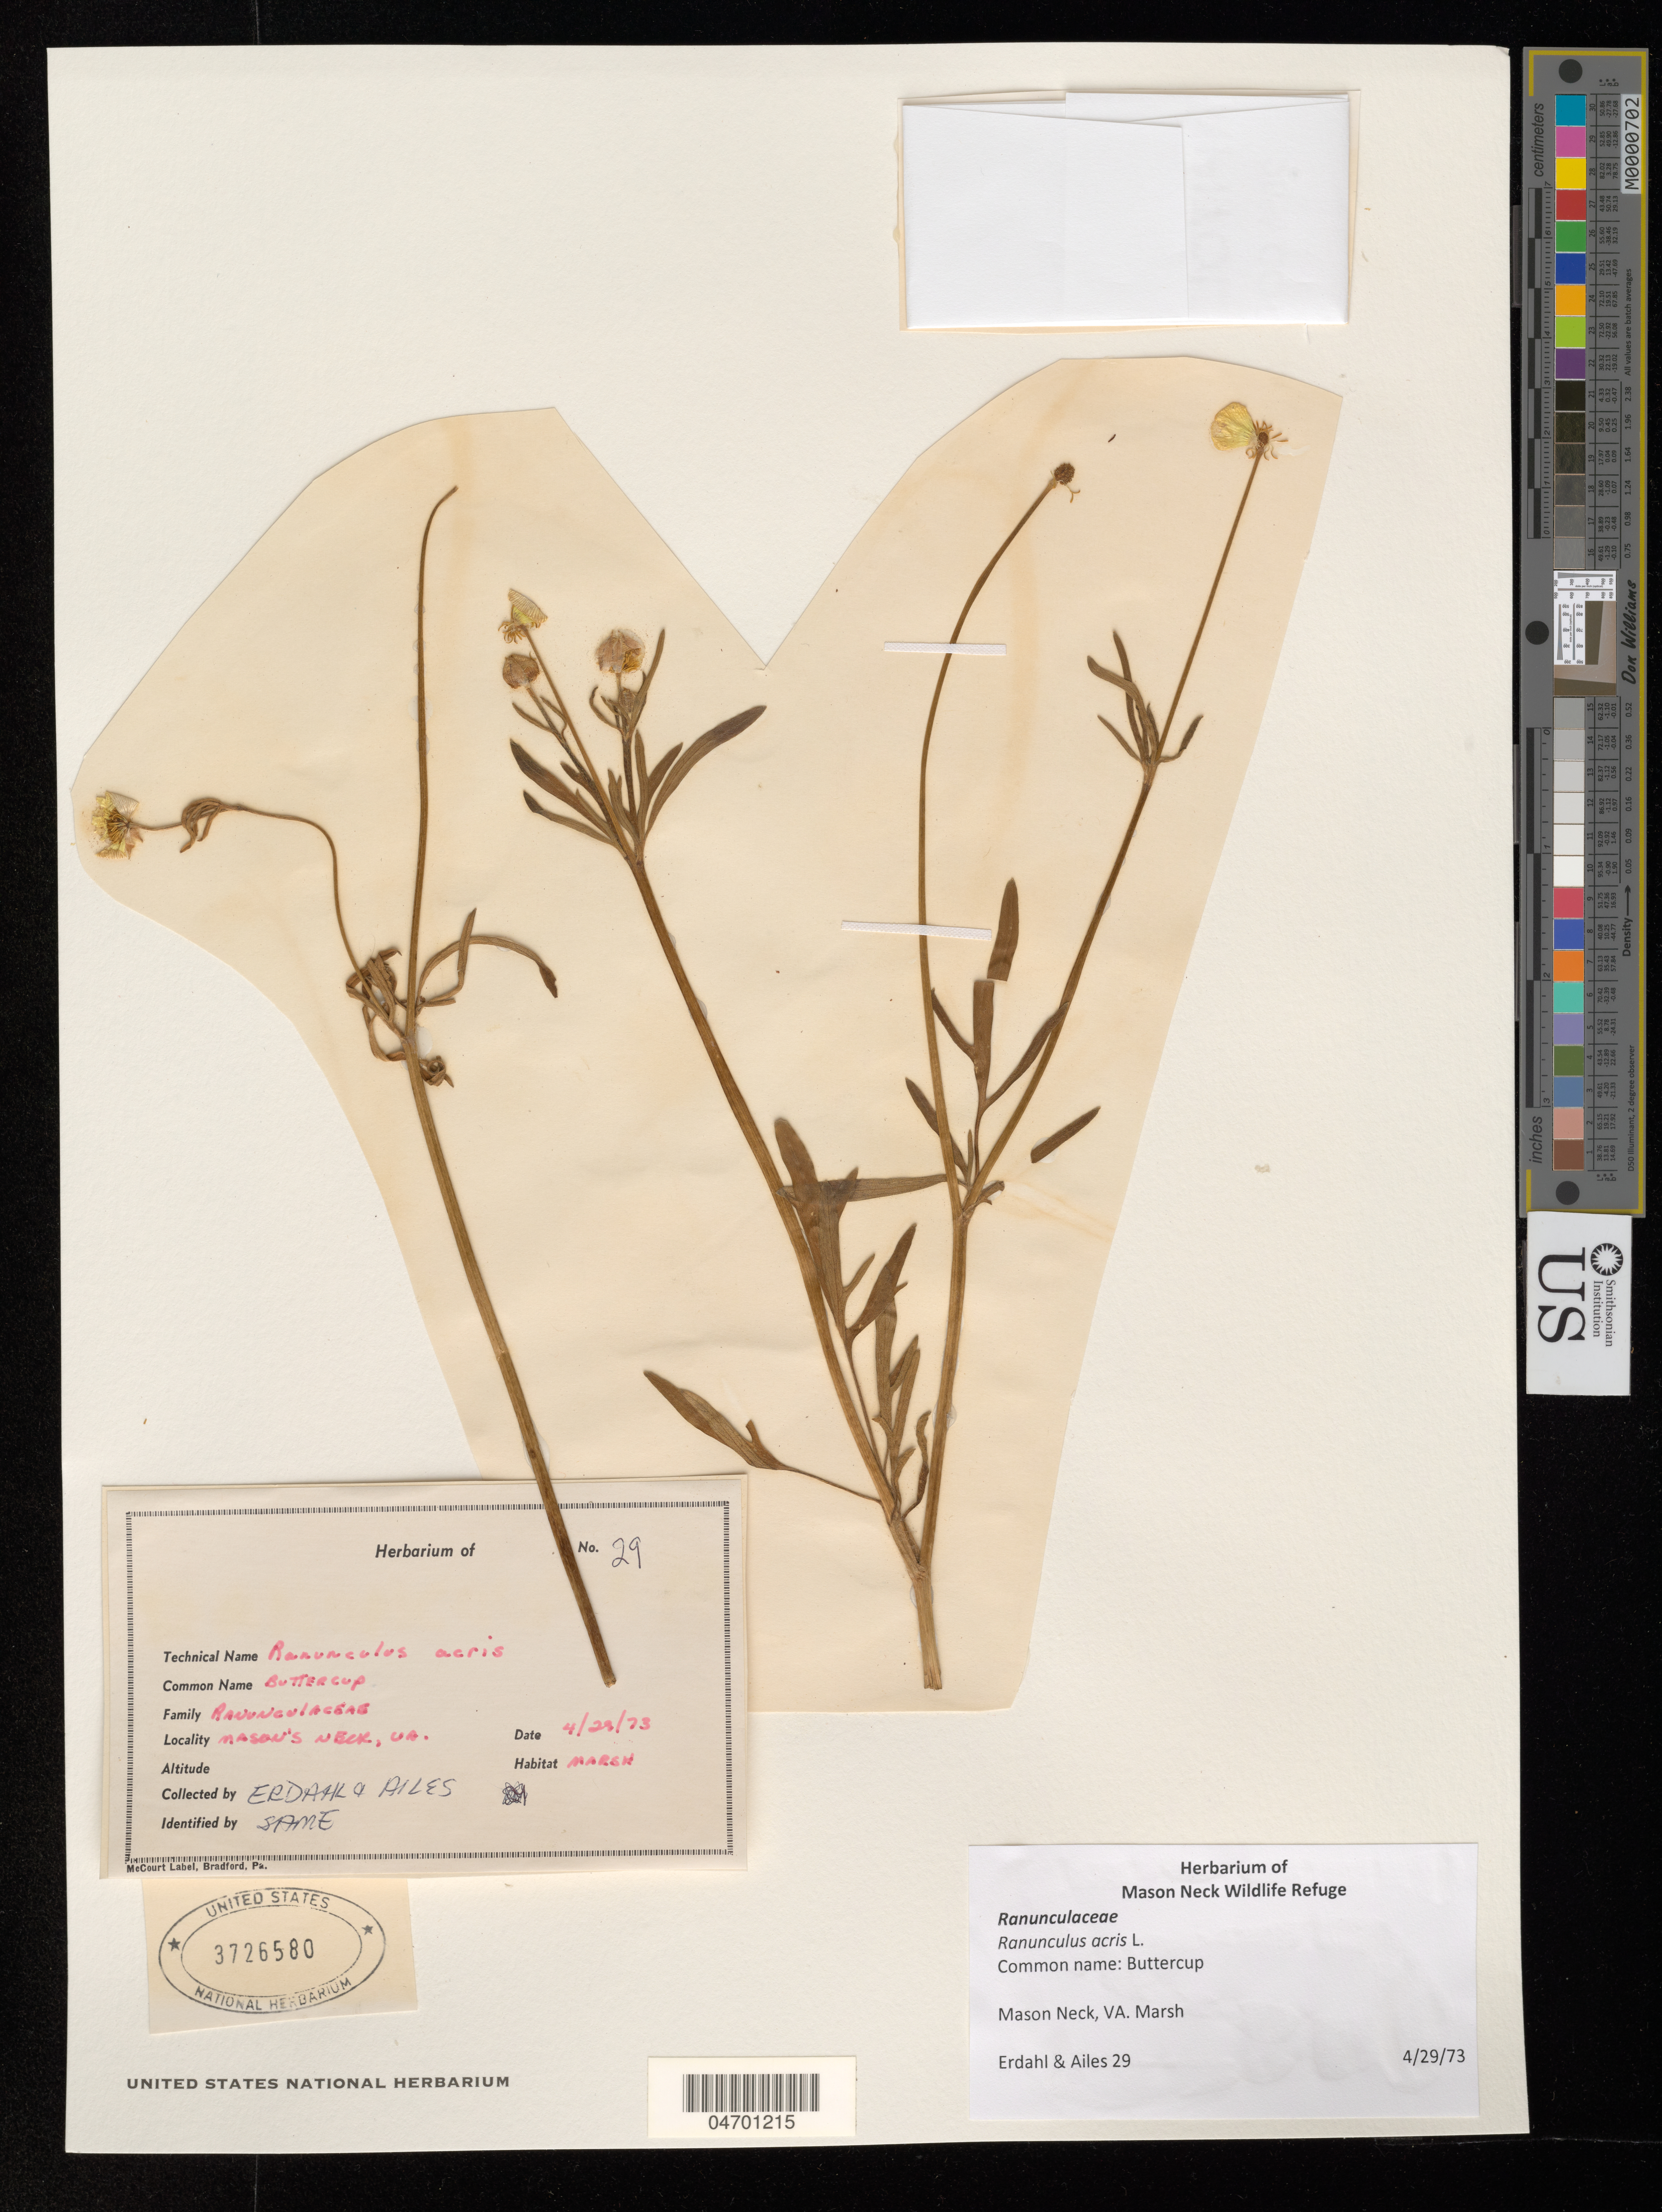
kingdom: Plantae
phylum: Tracheophyta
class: Magnoliopsida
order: Ranunculales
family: Ranunculaceae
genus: Ranunculus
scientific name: Ranunculus acris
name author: L.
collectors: Erdahl & Ailes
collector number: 29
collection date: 1973-04-29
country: United States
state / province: Virginia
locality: Mason Neck. Marsh.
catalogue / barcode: US 3726580